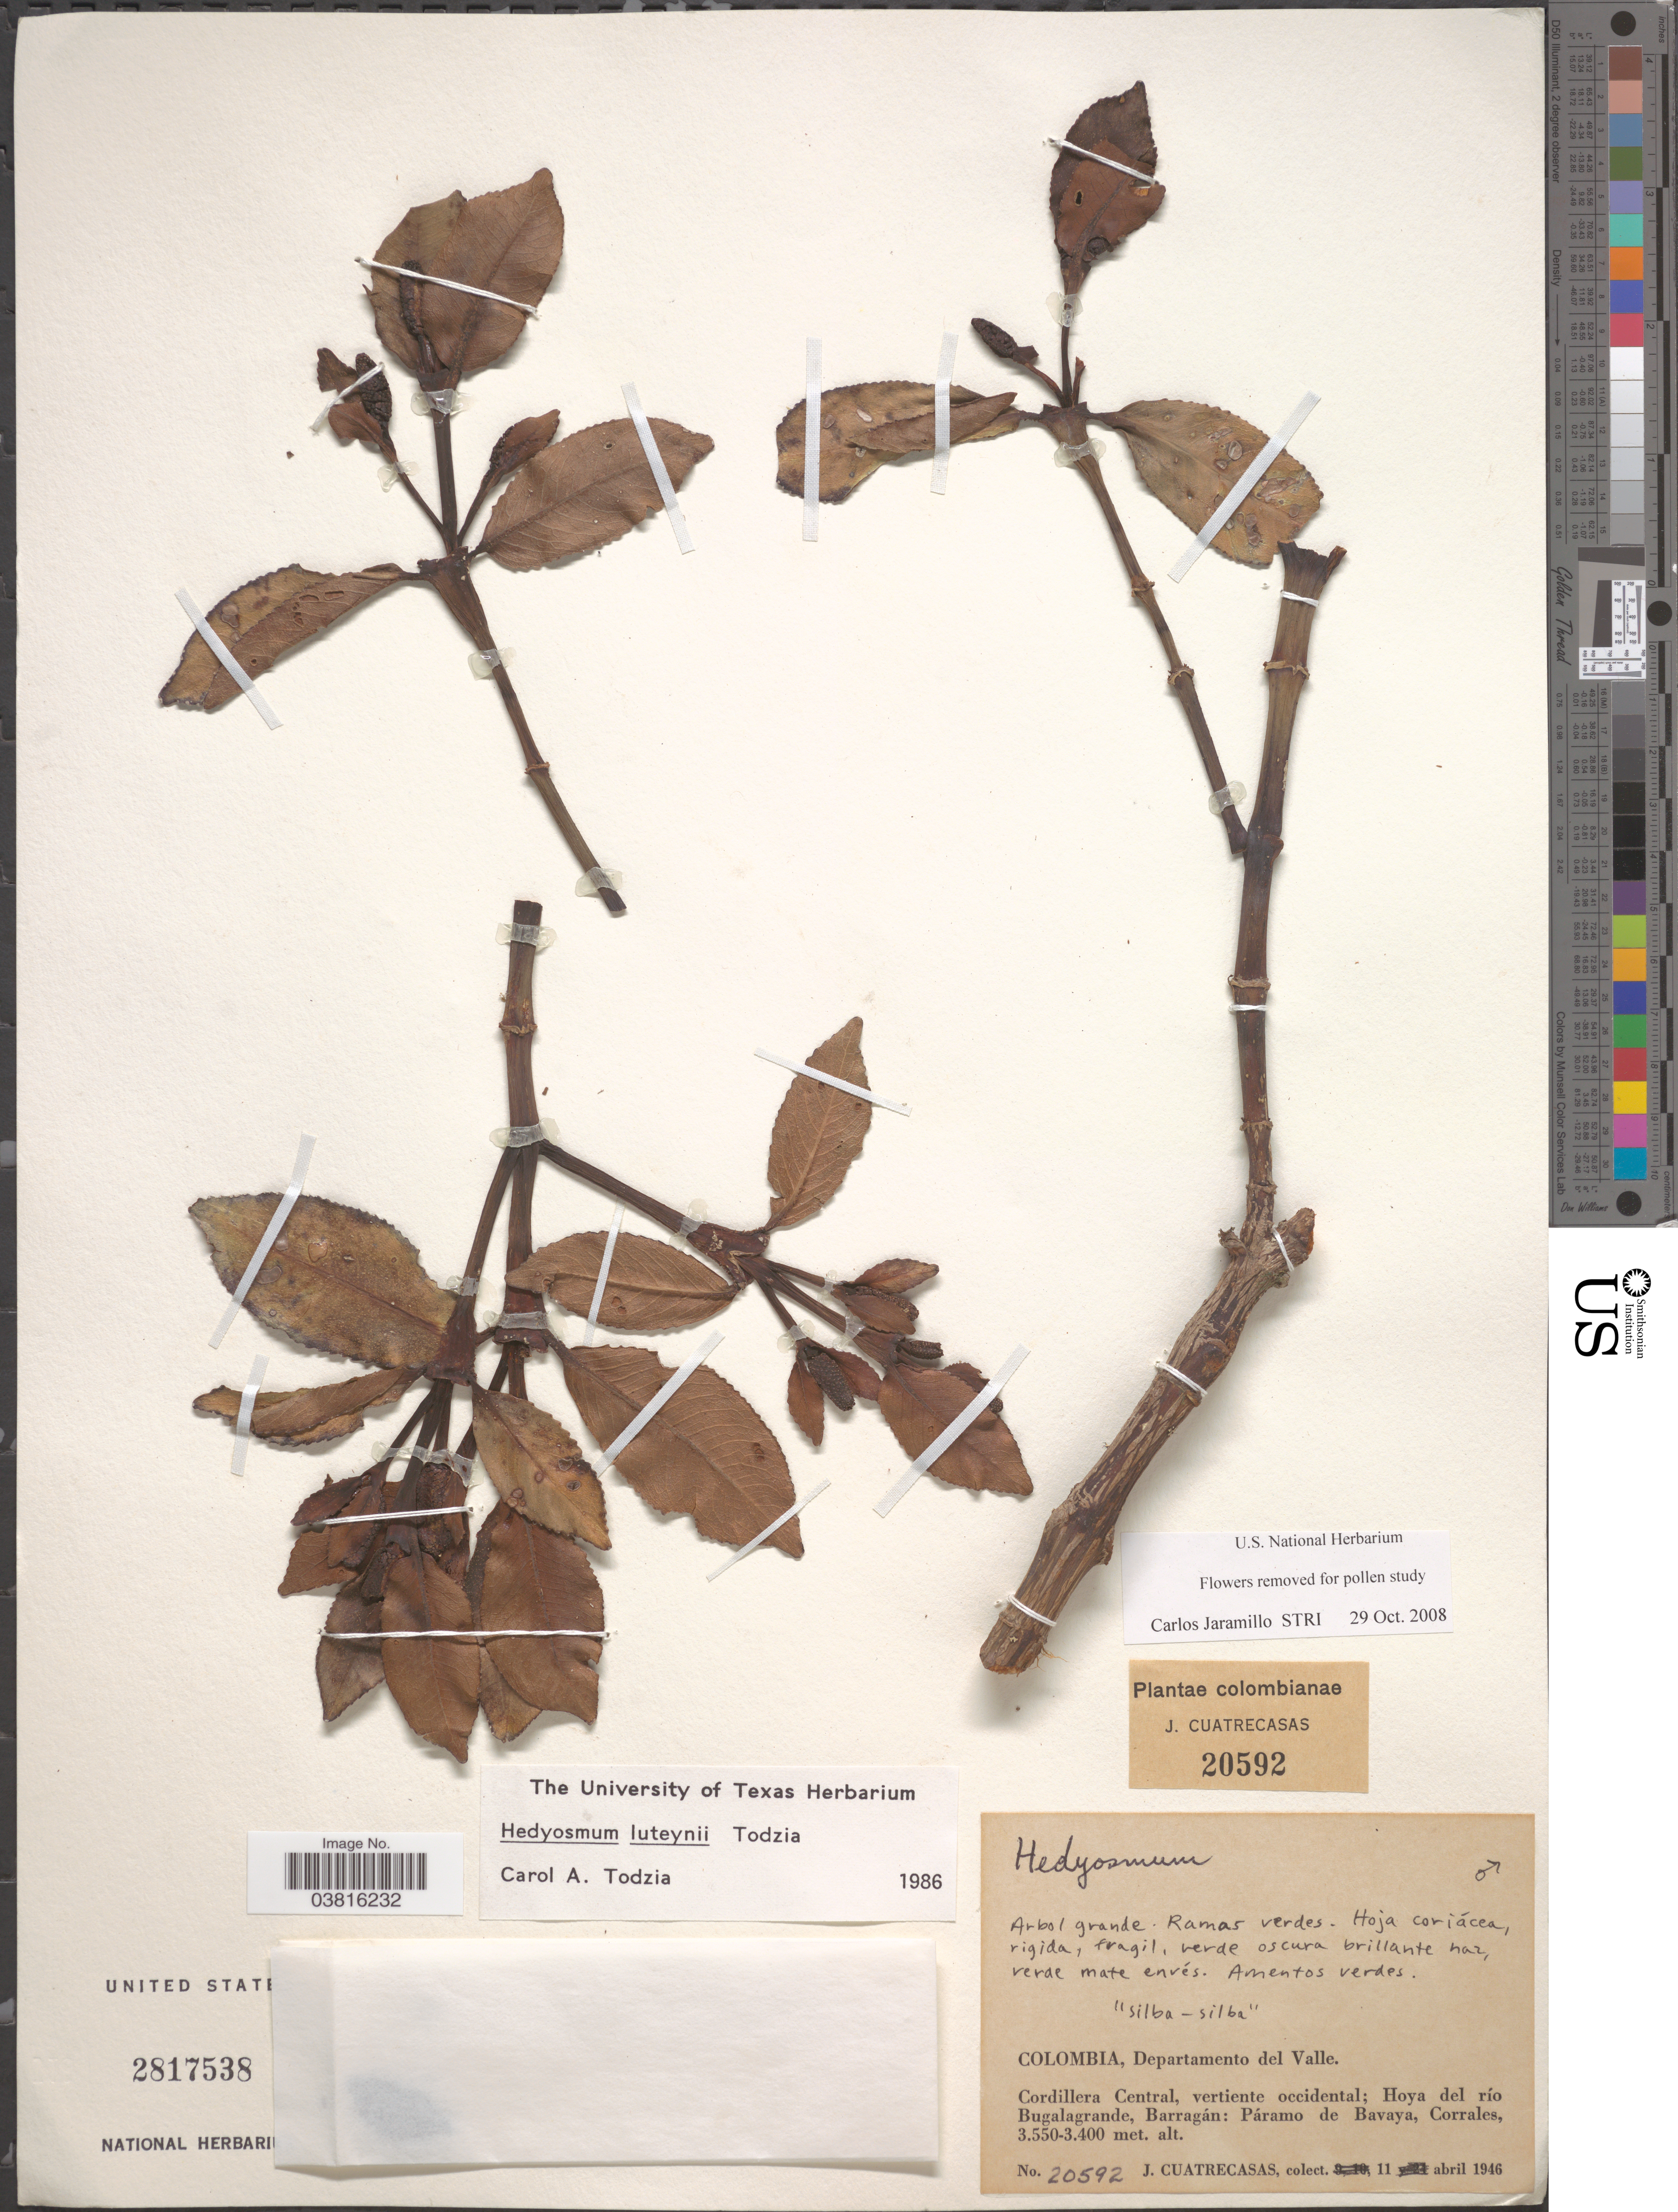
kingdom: Plantae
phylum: Tracheophyta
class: Magnoliopsida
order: Chloranthales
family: Chloranthaceae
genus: Hedyosmum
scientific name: Hedyosmum luteynii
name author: Todzia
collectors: J. Cuatrecasas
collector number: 20592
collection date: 1946-04-11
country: Colombia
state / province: Valle del Cauca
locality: Departamento del Valle. Cordillera Central, vertiente occidental; Hoya del río Bugalagrande, Barragán: Páramo de Bavaya, Corrales.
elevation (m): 3400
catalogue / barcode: US 2817538